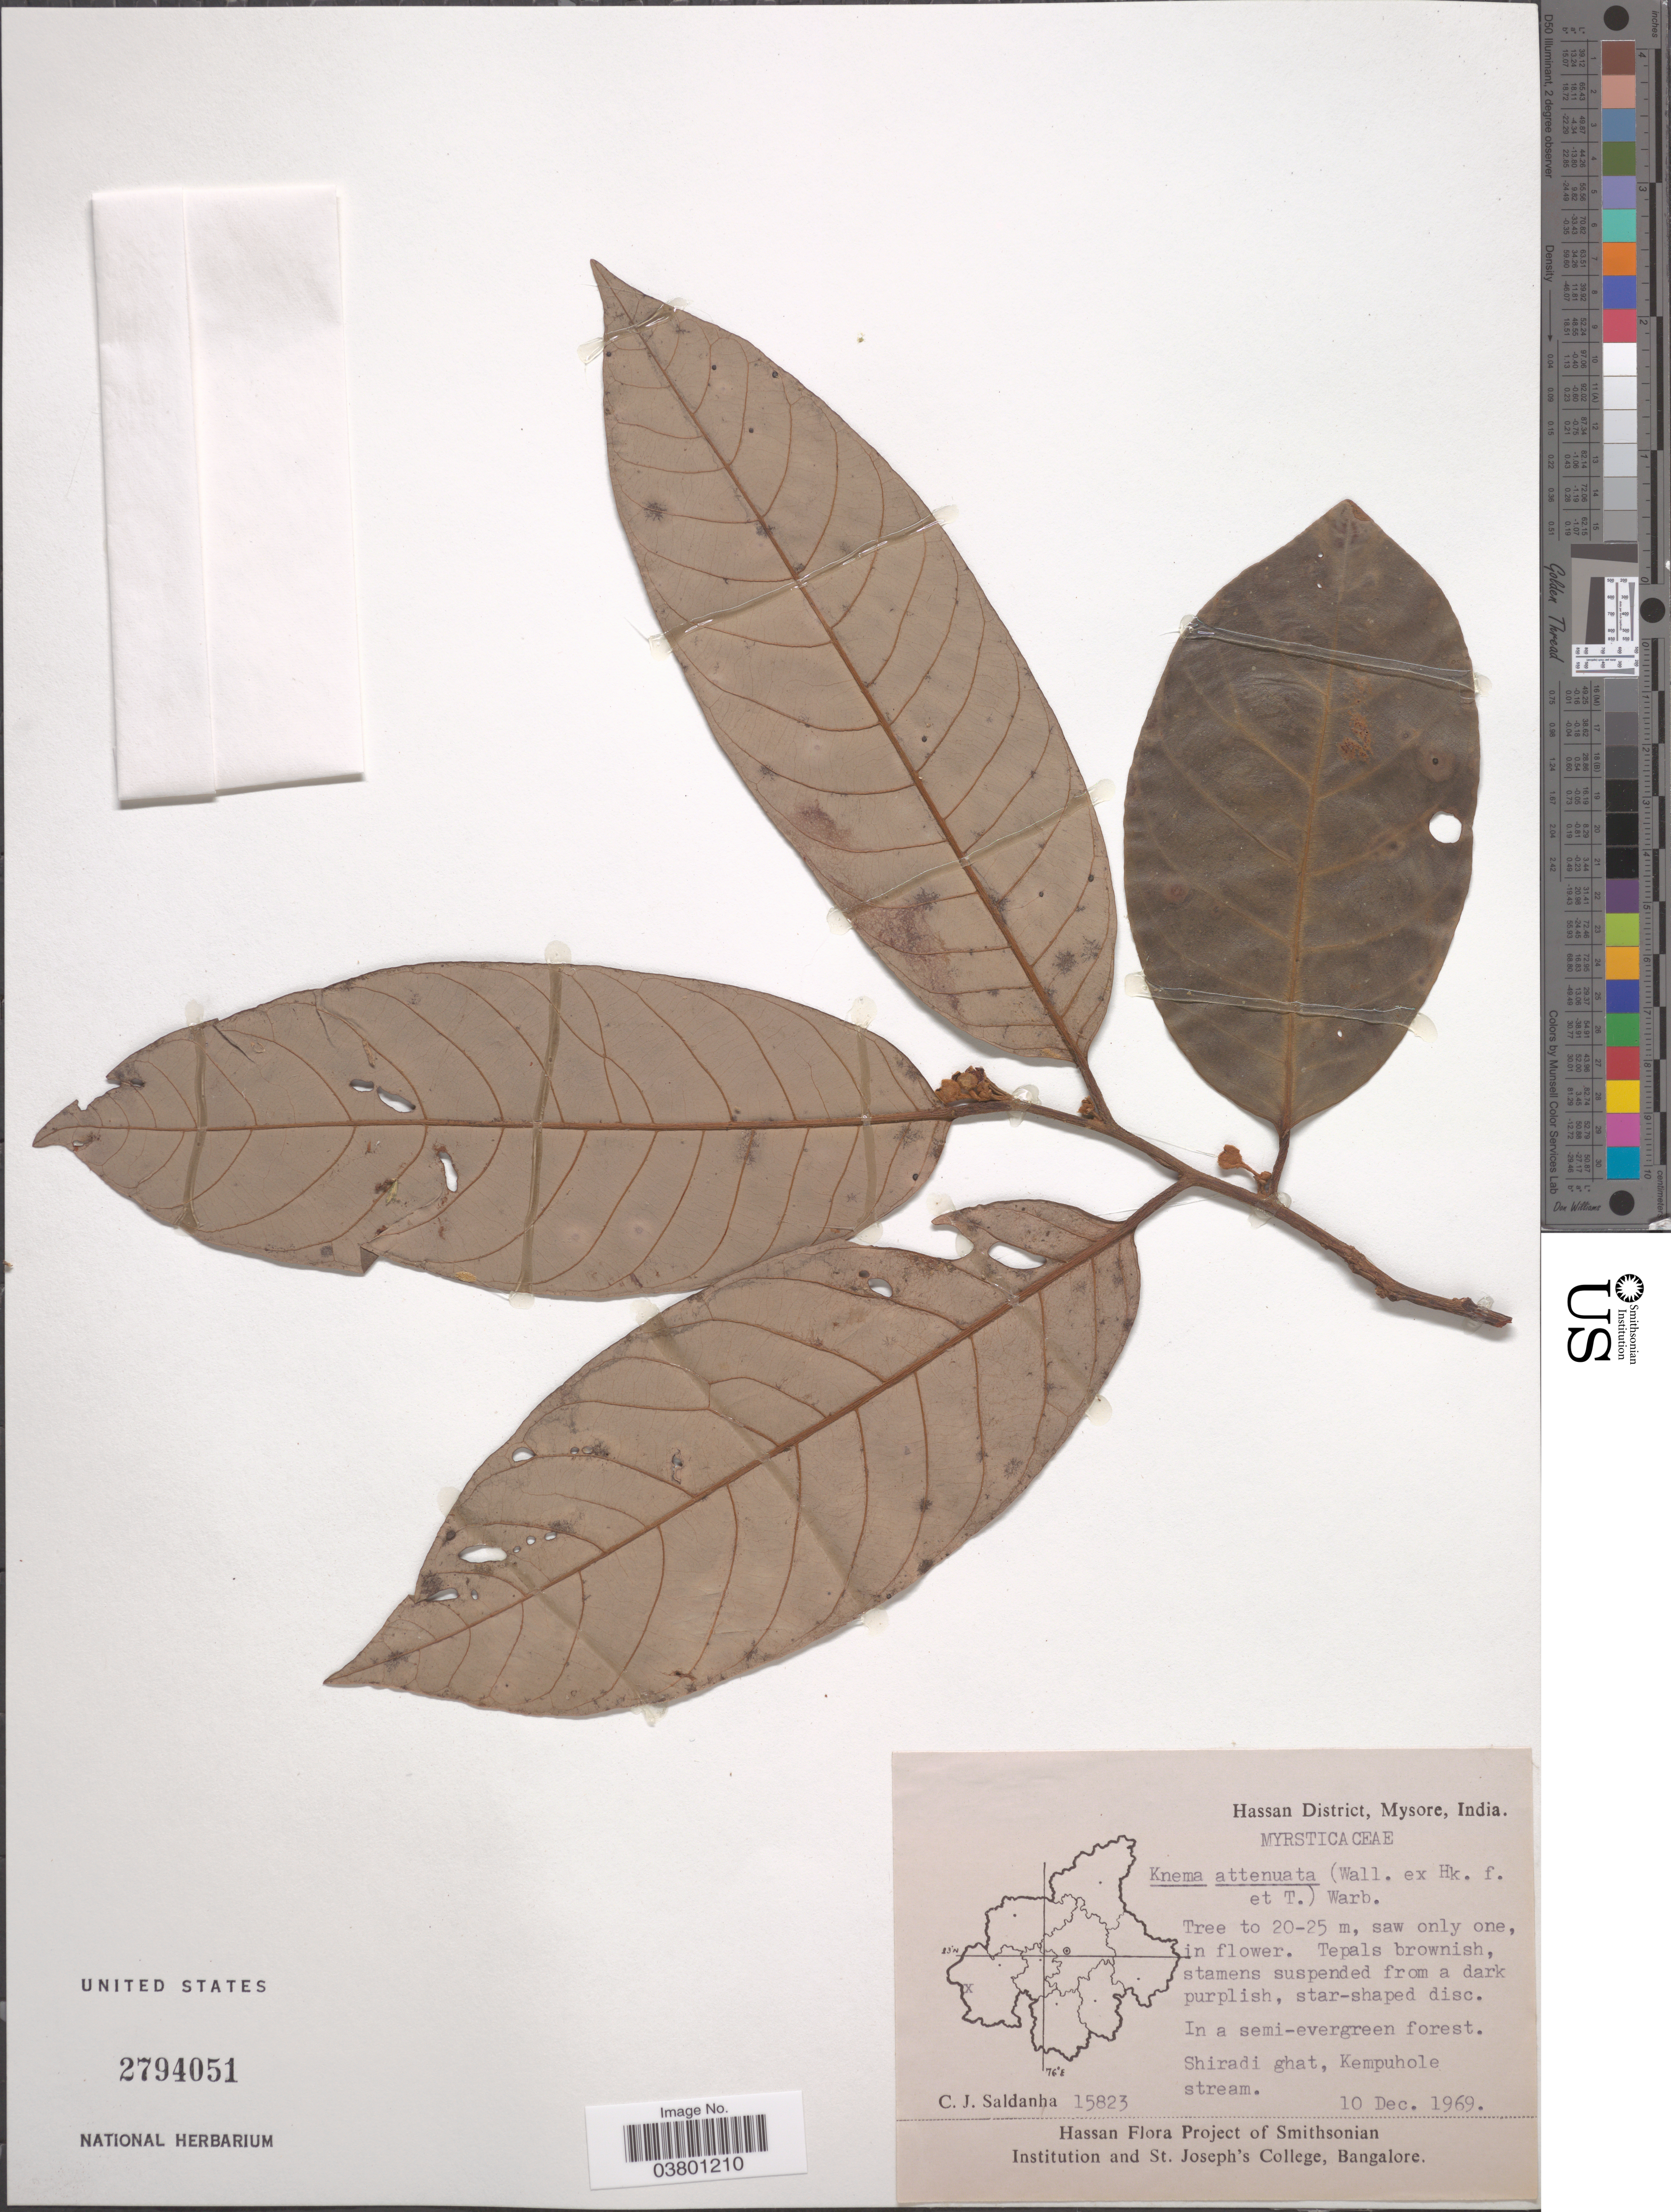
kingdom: Plantae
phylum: Tracheophyta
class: Magnoliopsida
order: Magnoliales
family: Myristicaceae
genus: Knema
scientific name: Knema attenuata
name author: (Warb. ex Hook. f. & Thomson) Warb.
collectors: C. J. Saldanha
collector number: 15823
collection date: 1969-12-10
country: India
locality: Hassan District, Mysore. Shiradi ghat, Kempuhole stream.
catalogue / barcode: US 2794051